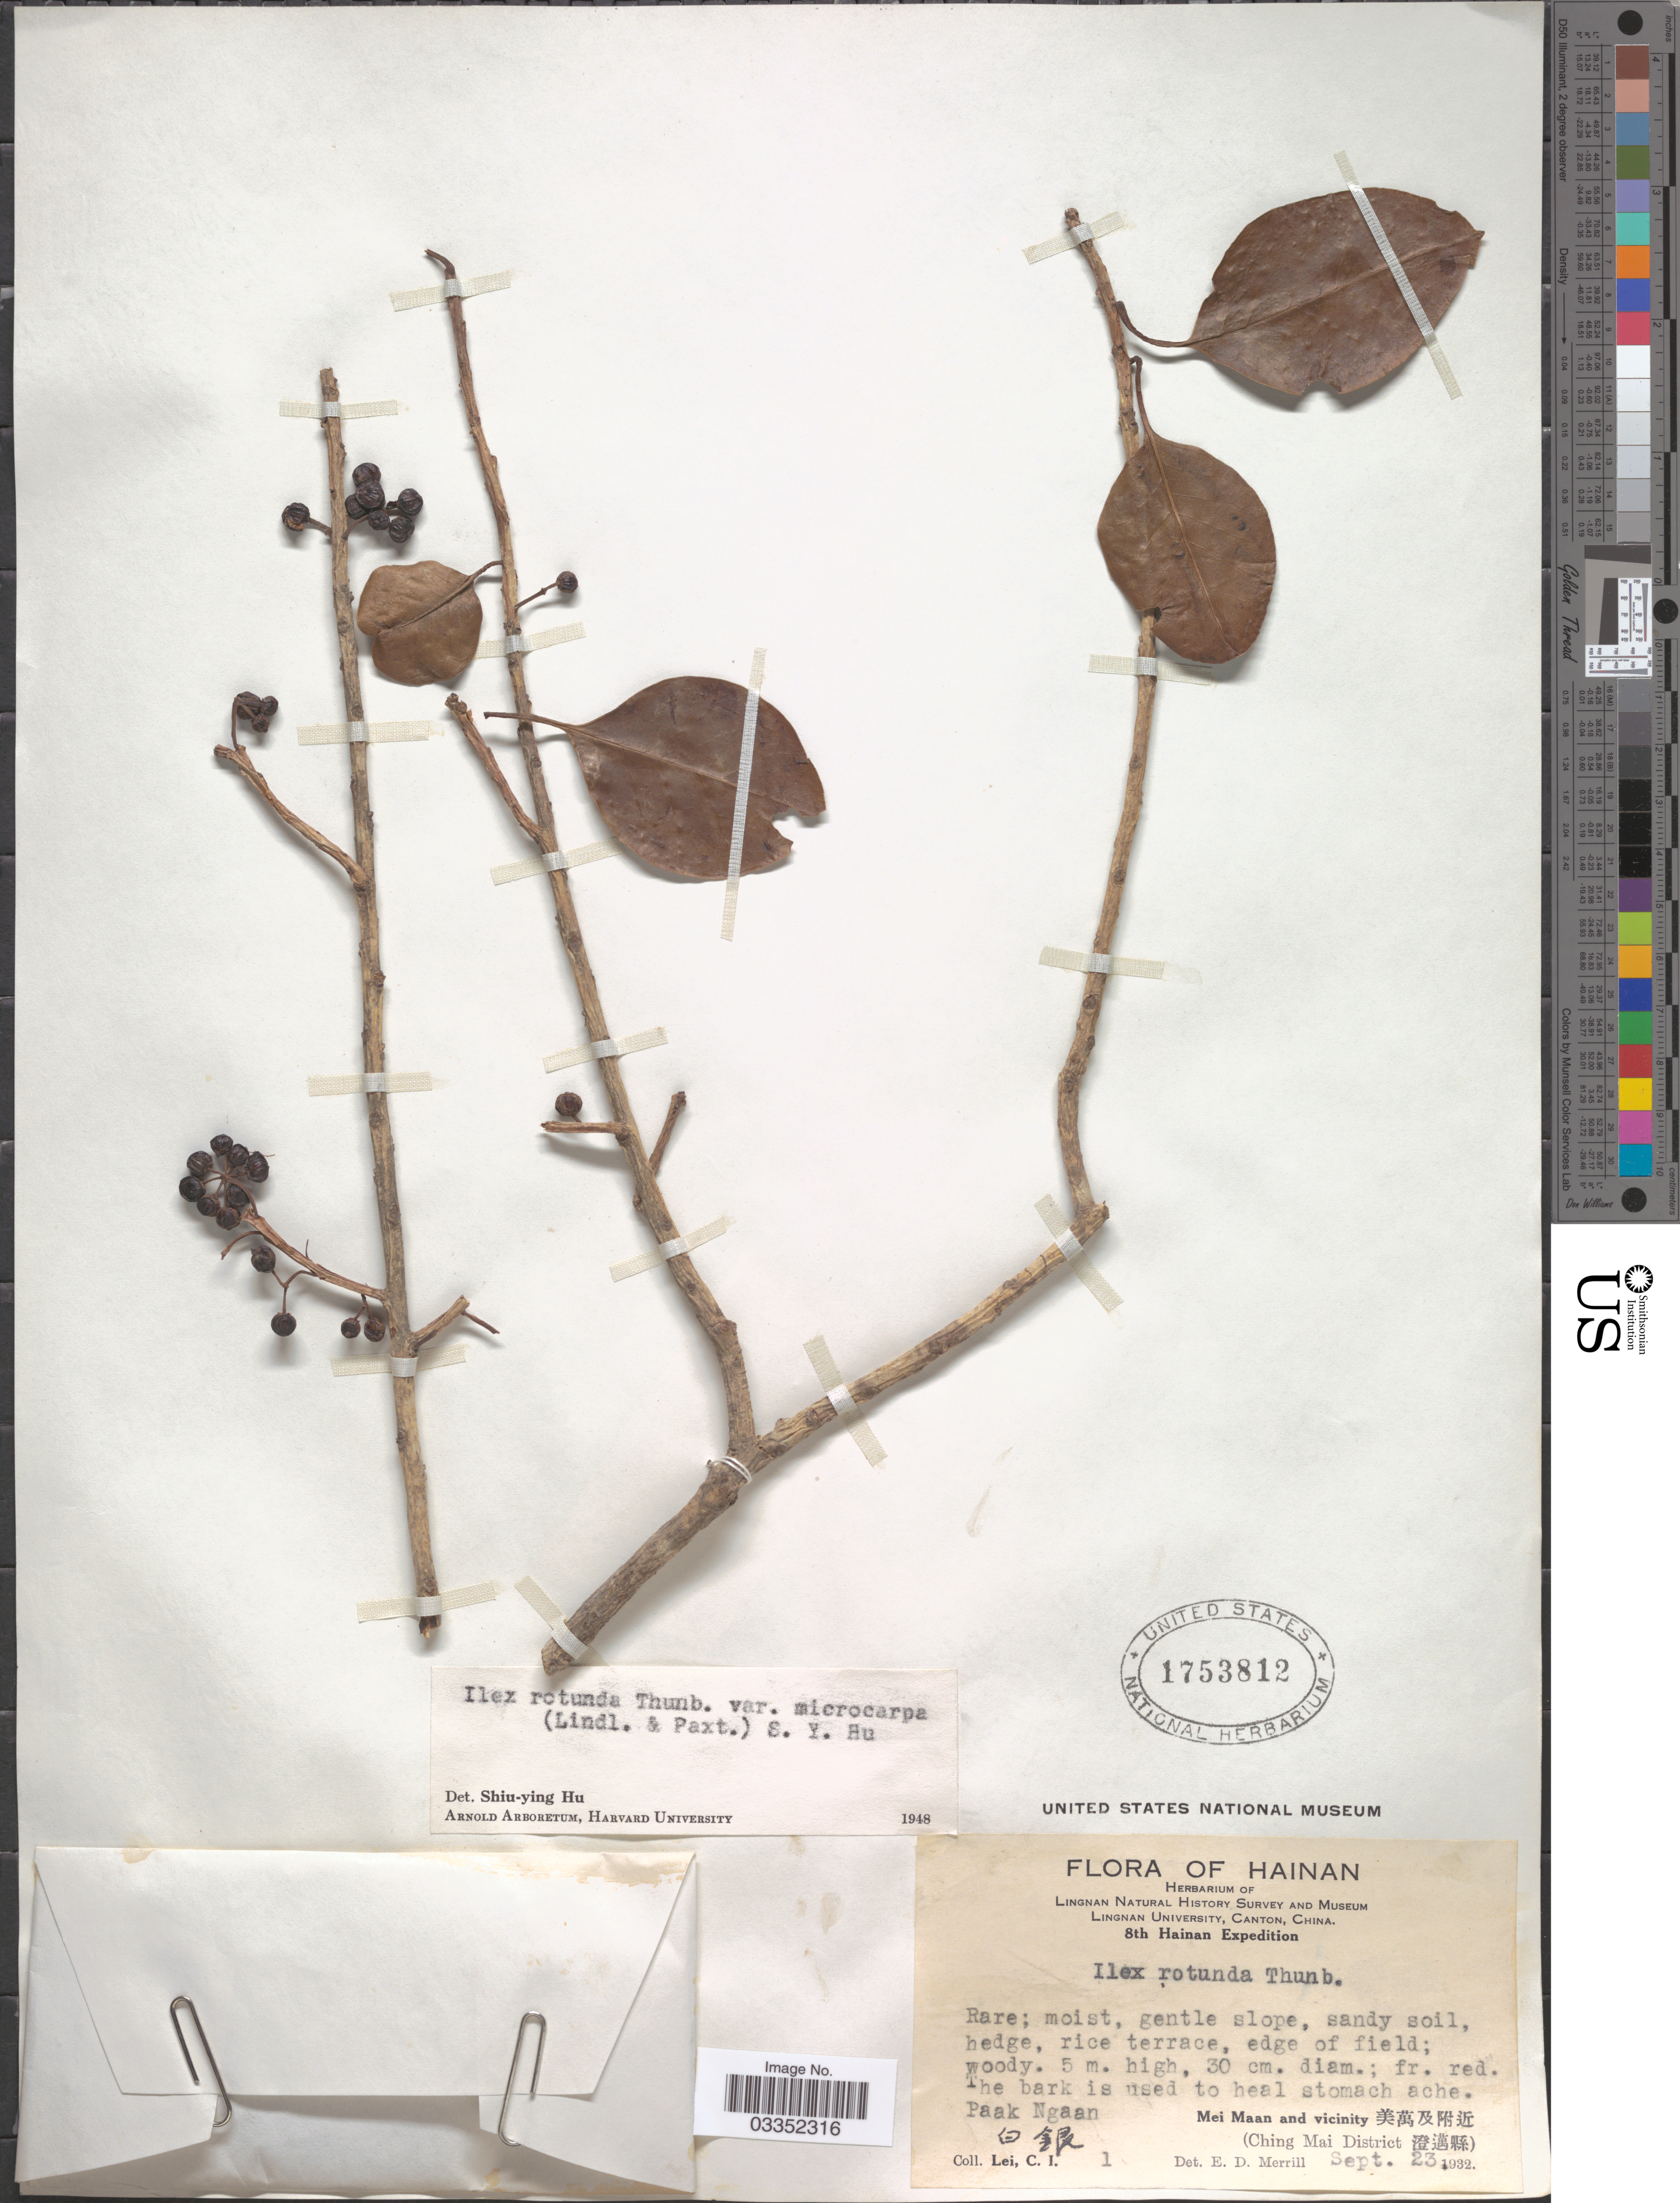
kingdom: Plantae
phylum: Tracheophyta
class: Magnoliopsida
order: Aquifoliales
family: Aquifoliaceae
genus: Ilex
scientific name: Ilex rotunda var. microcarpa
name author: (Lindl. ex Paxton) S.Y. Hu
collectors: C. I. Lei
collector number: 1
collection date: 1932-09-23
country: China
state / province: Hainan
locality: PaakNgaan[Foreign script], Mei Maan and vicinity (Ching Mai District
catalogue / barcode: US 1753812